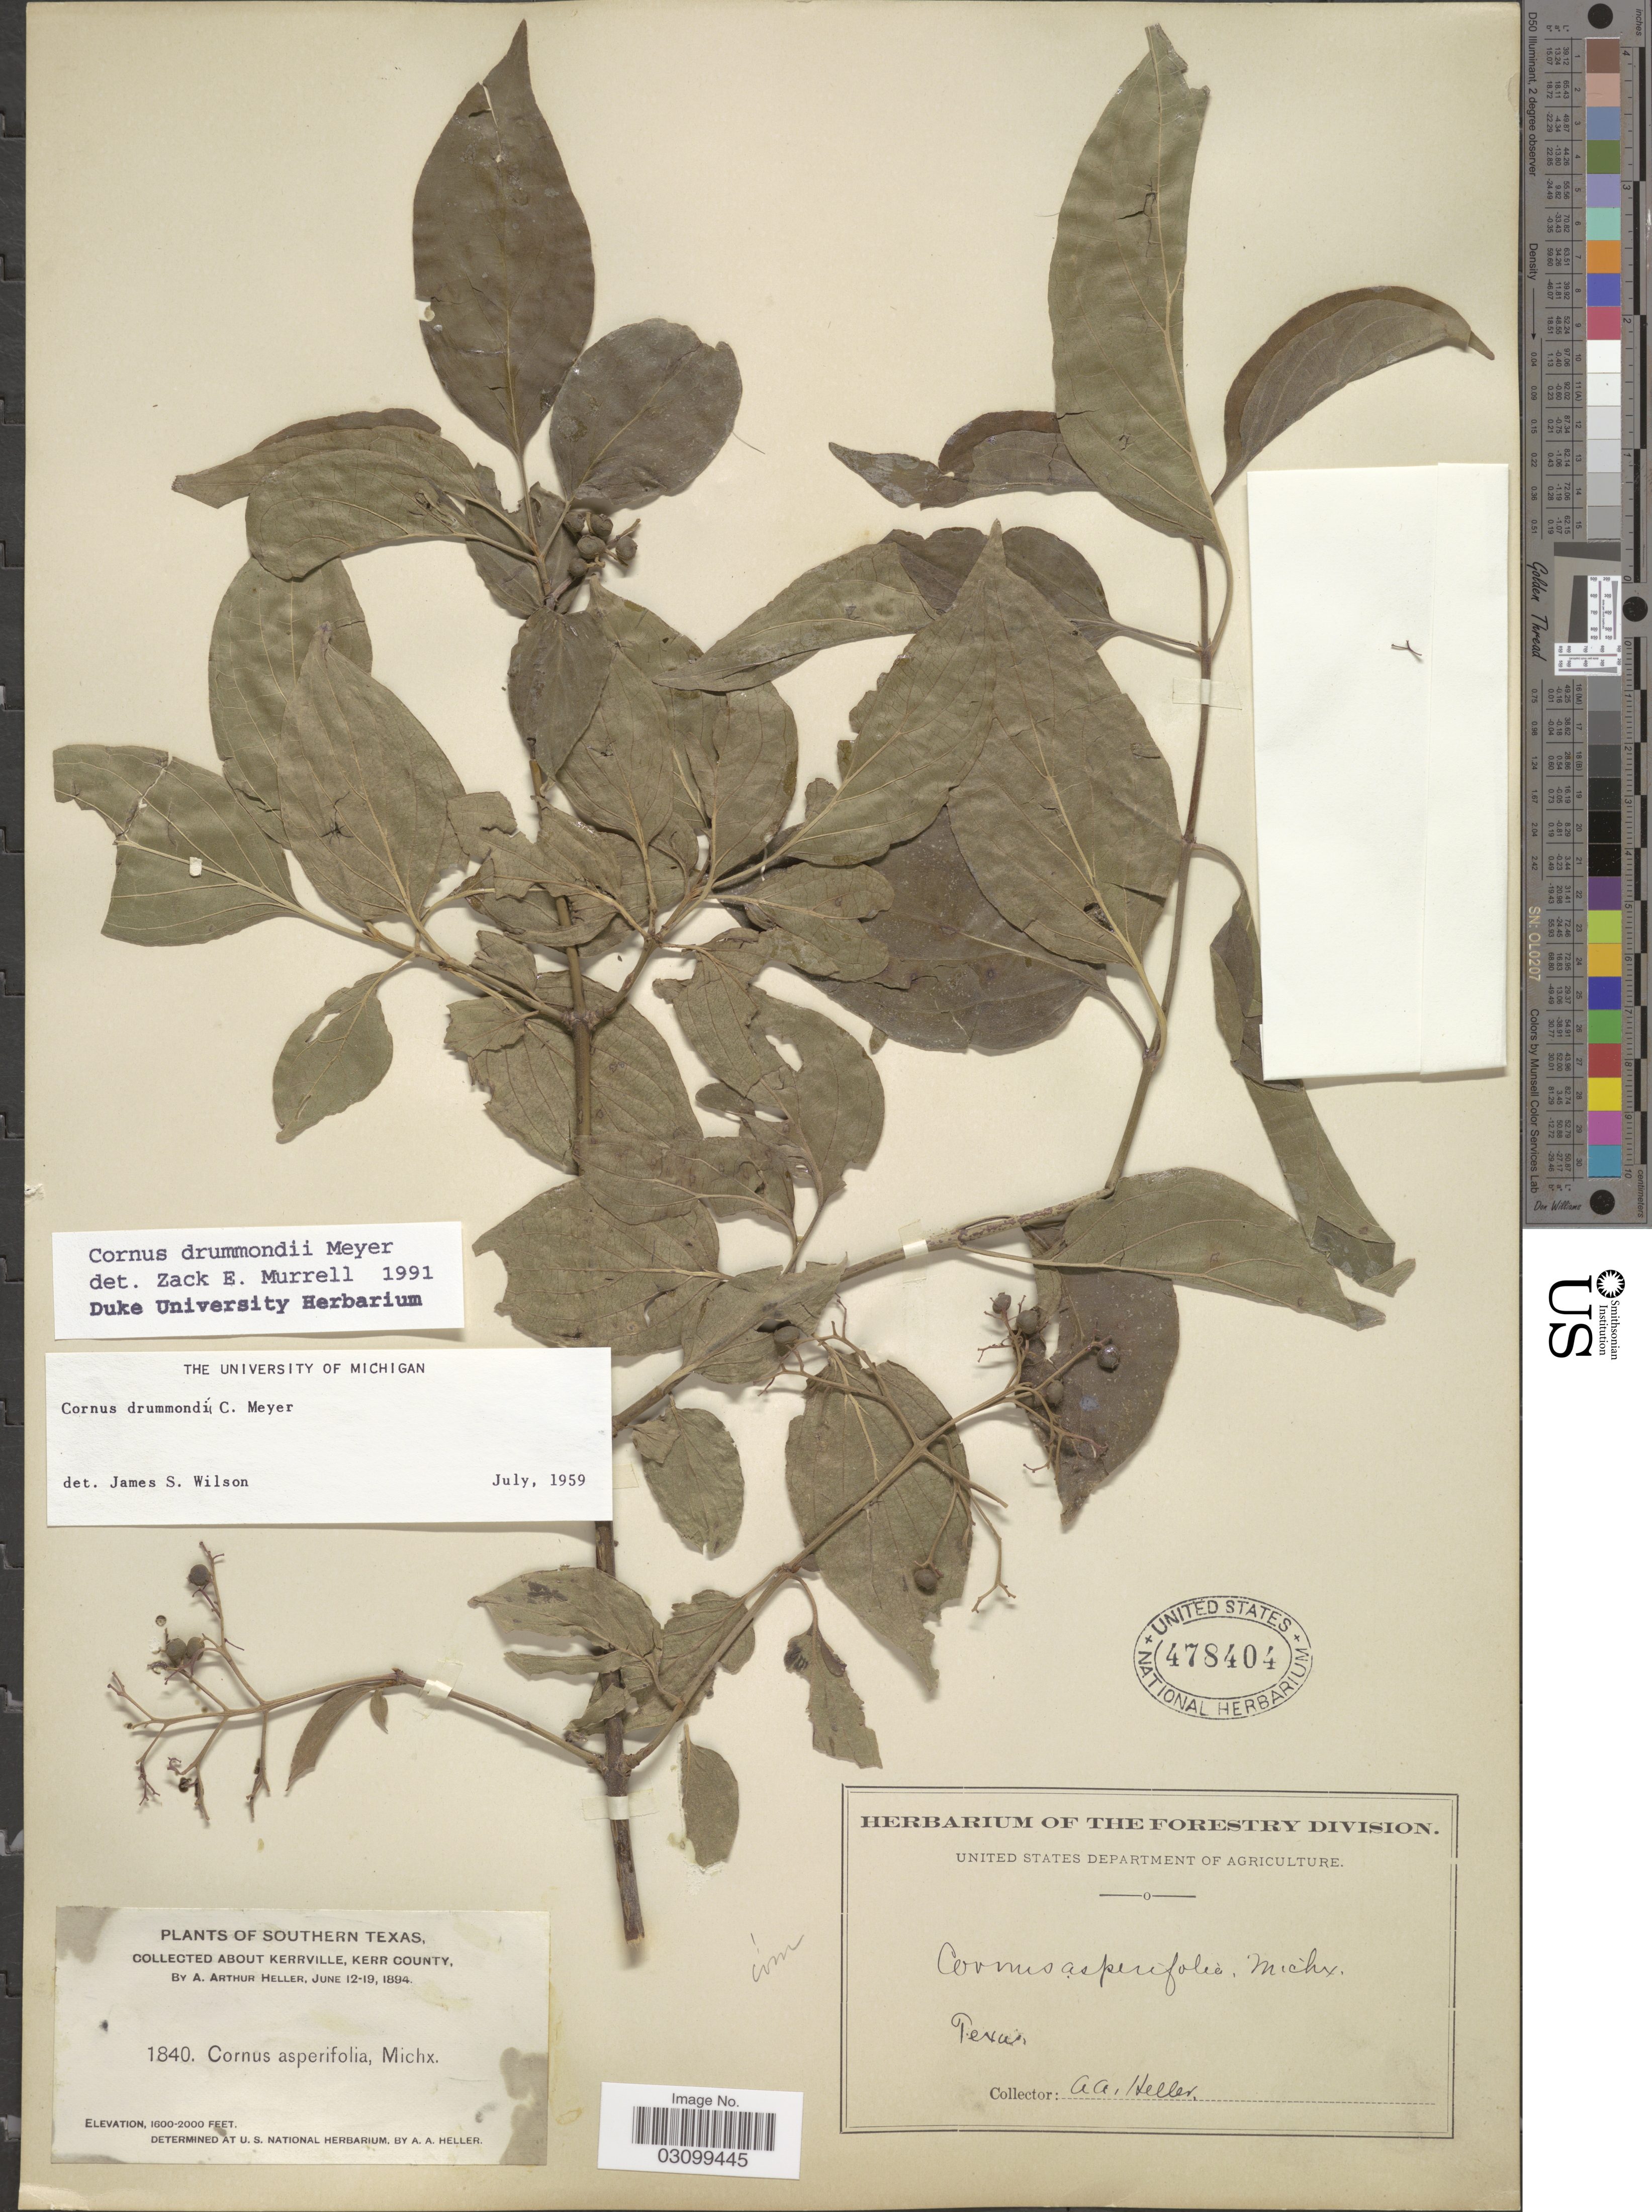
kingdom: Plantae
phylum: Tracheophyta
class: Magnoliopsida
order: Cornales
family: Cornaceae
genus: Cornus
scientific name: Cornus drummondii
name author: C.A. Mey.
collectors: A. A. Heller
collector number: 1840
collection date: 1894-06-12/1894-06-19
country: United States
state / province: Texas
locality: Southern Texas. Collected about Kerrville, Kerr County.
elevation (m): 488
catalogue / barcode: US 478404